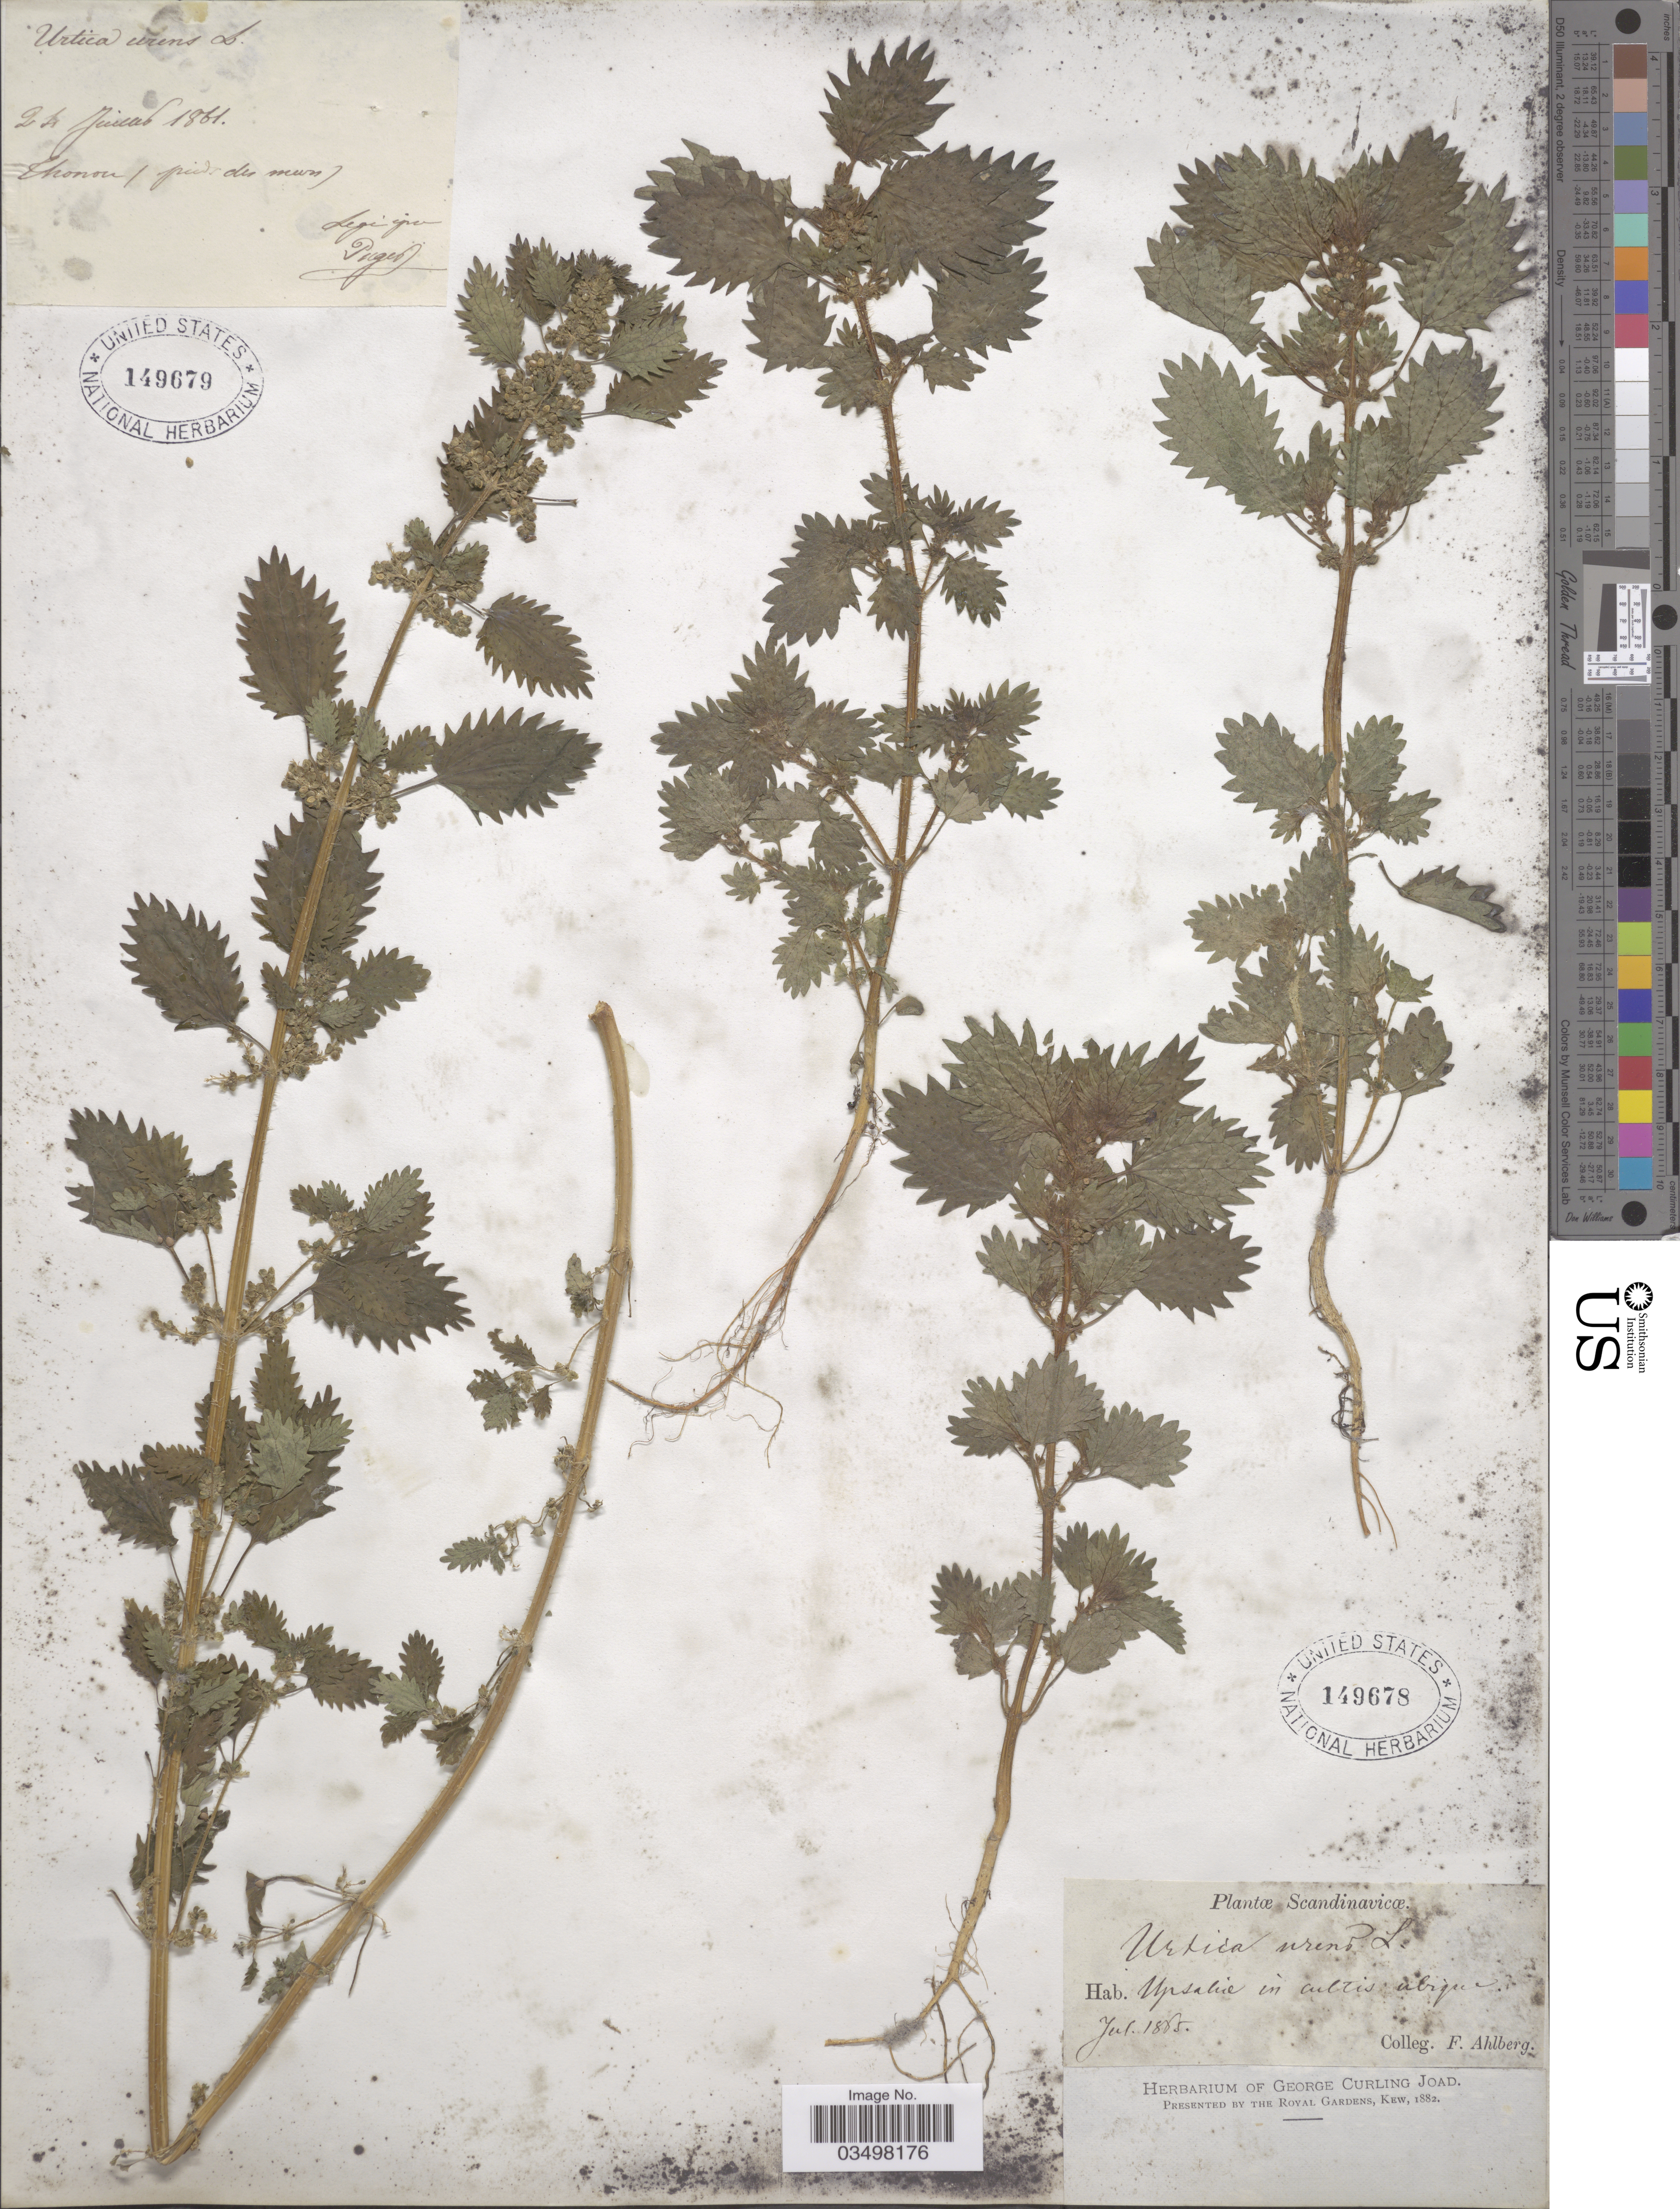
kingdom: Plantae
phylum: Tracheophyta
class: Magnoliopsida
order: Rosales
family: Urticaceae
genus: Urtica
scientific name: Urtica urens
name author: L.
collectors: F. Ahlberg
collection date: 1885-07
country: Sweden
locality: Scandinavicæ. Upsaliae in cultis ubique.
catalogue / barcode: US 149678